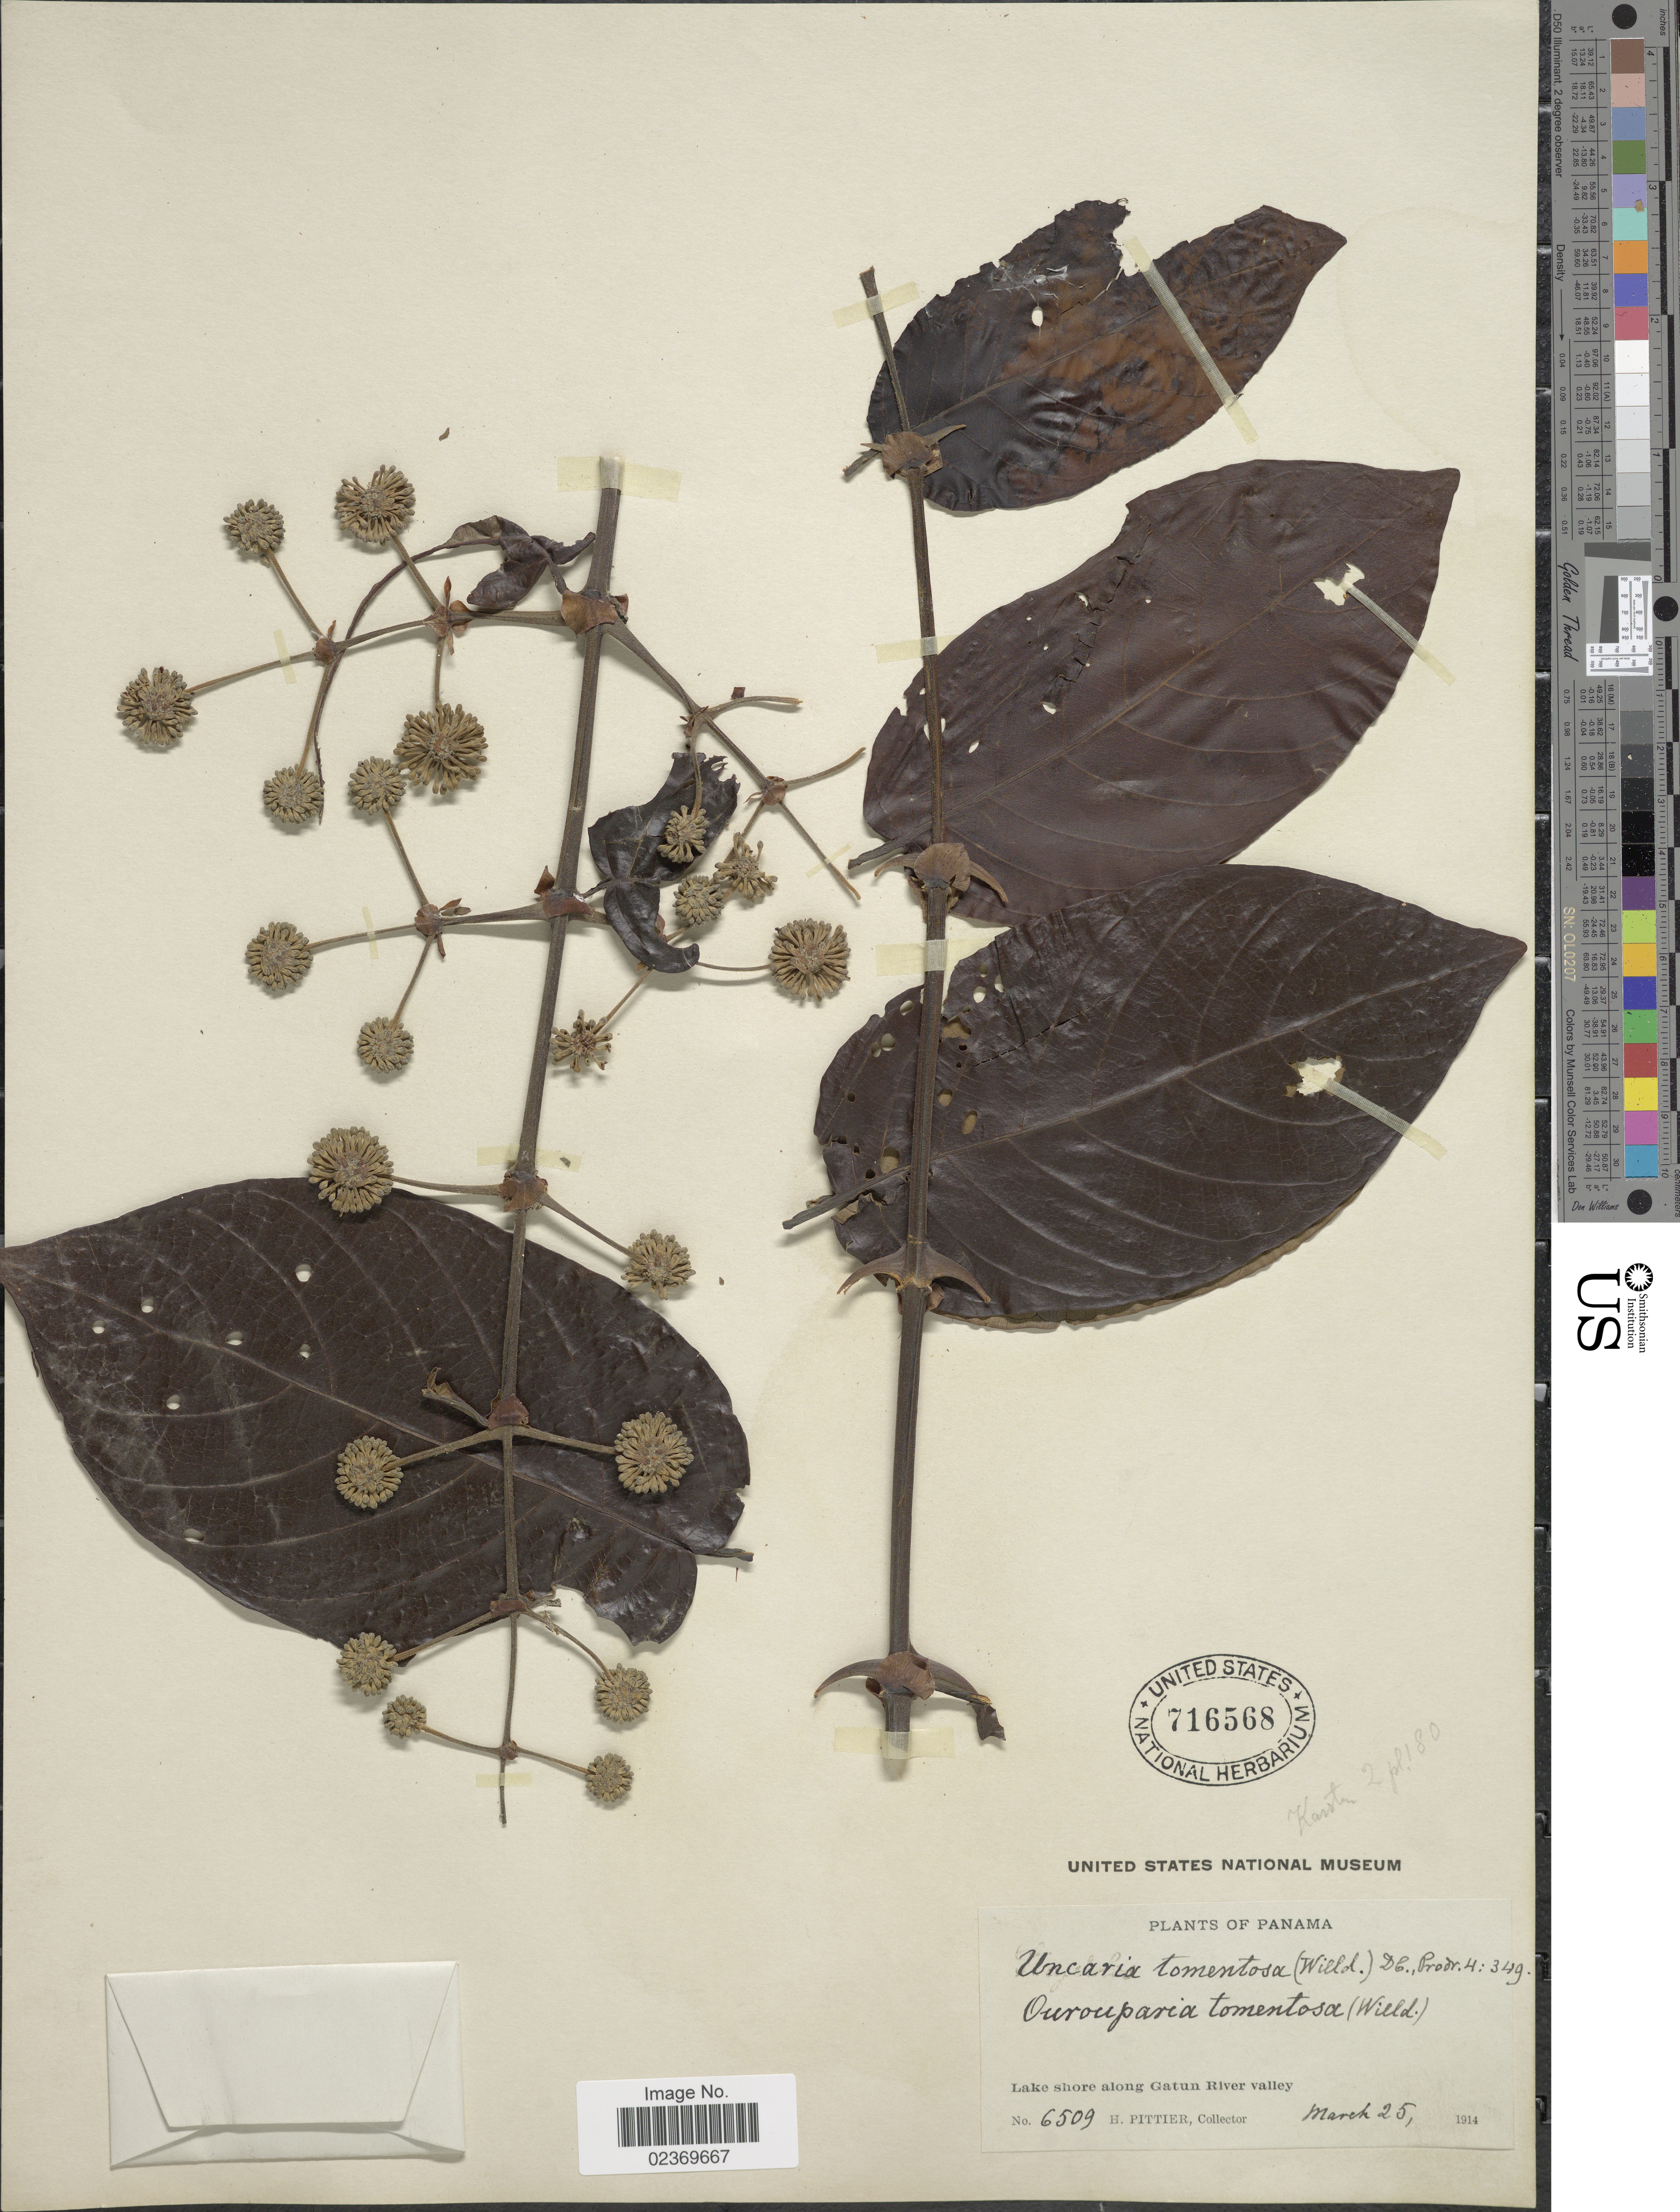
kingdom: Plantae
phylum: Tracheophyta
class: Magnoliopsida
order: Gentianales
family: Rubiaceae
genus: Uncaria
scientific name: Uncaria tomentosa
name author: (Willd. ex Roem. & Schult.) DC.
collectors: H. F. Pittier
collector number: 6509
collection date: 1914-03-25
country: Panama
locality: Lake shore along Gatun River valley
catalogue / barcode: US 716568